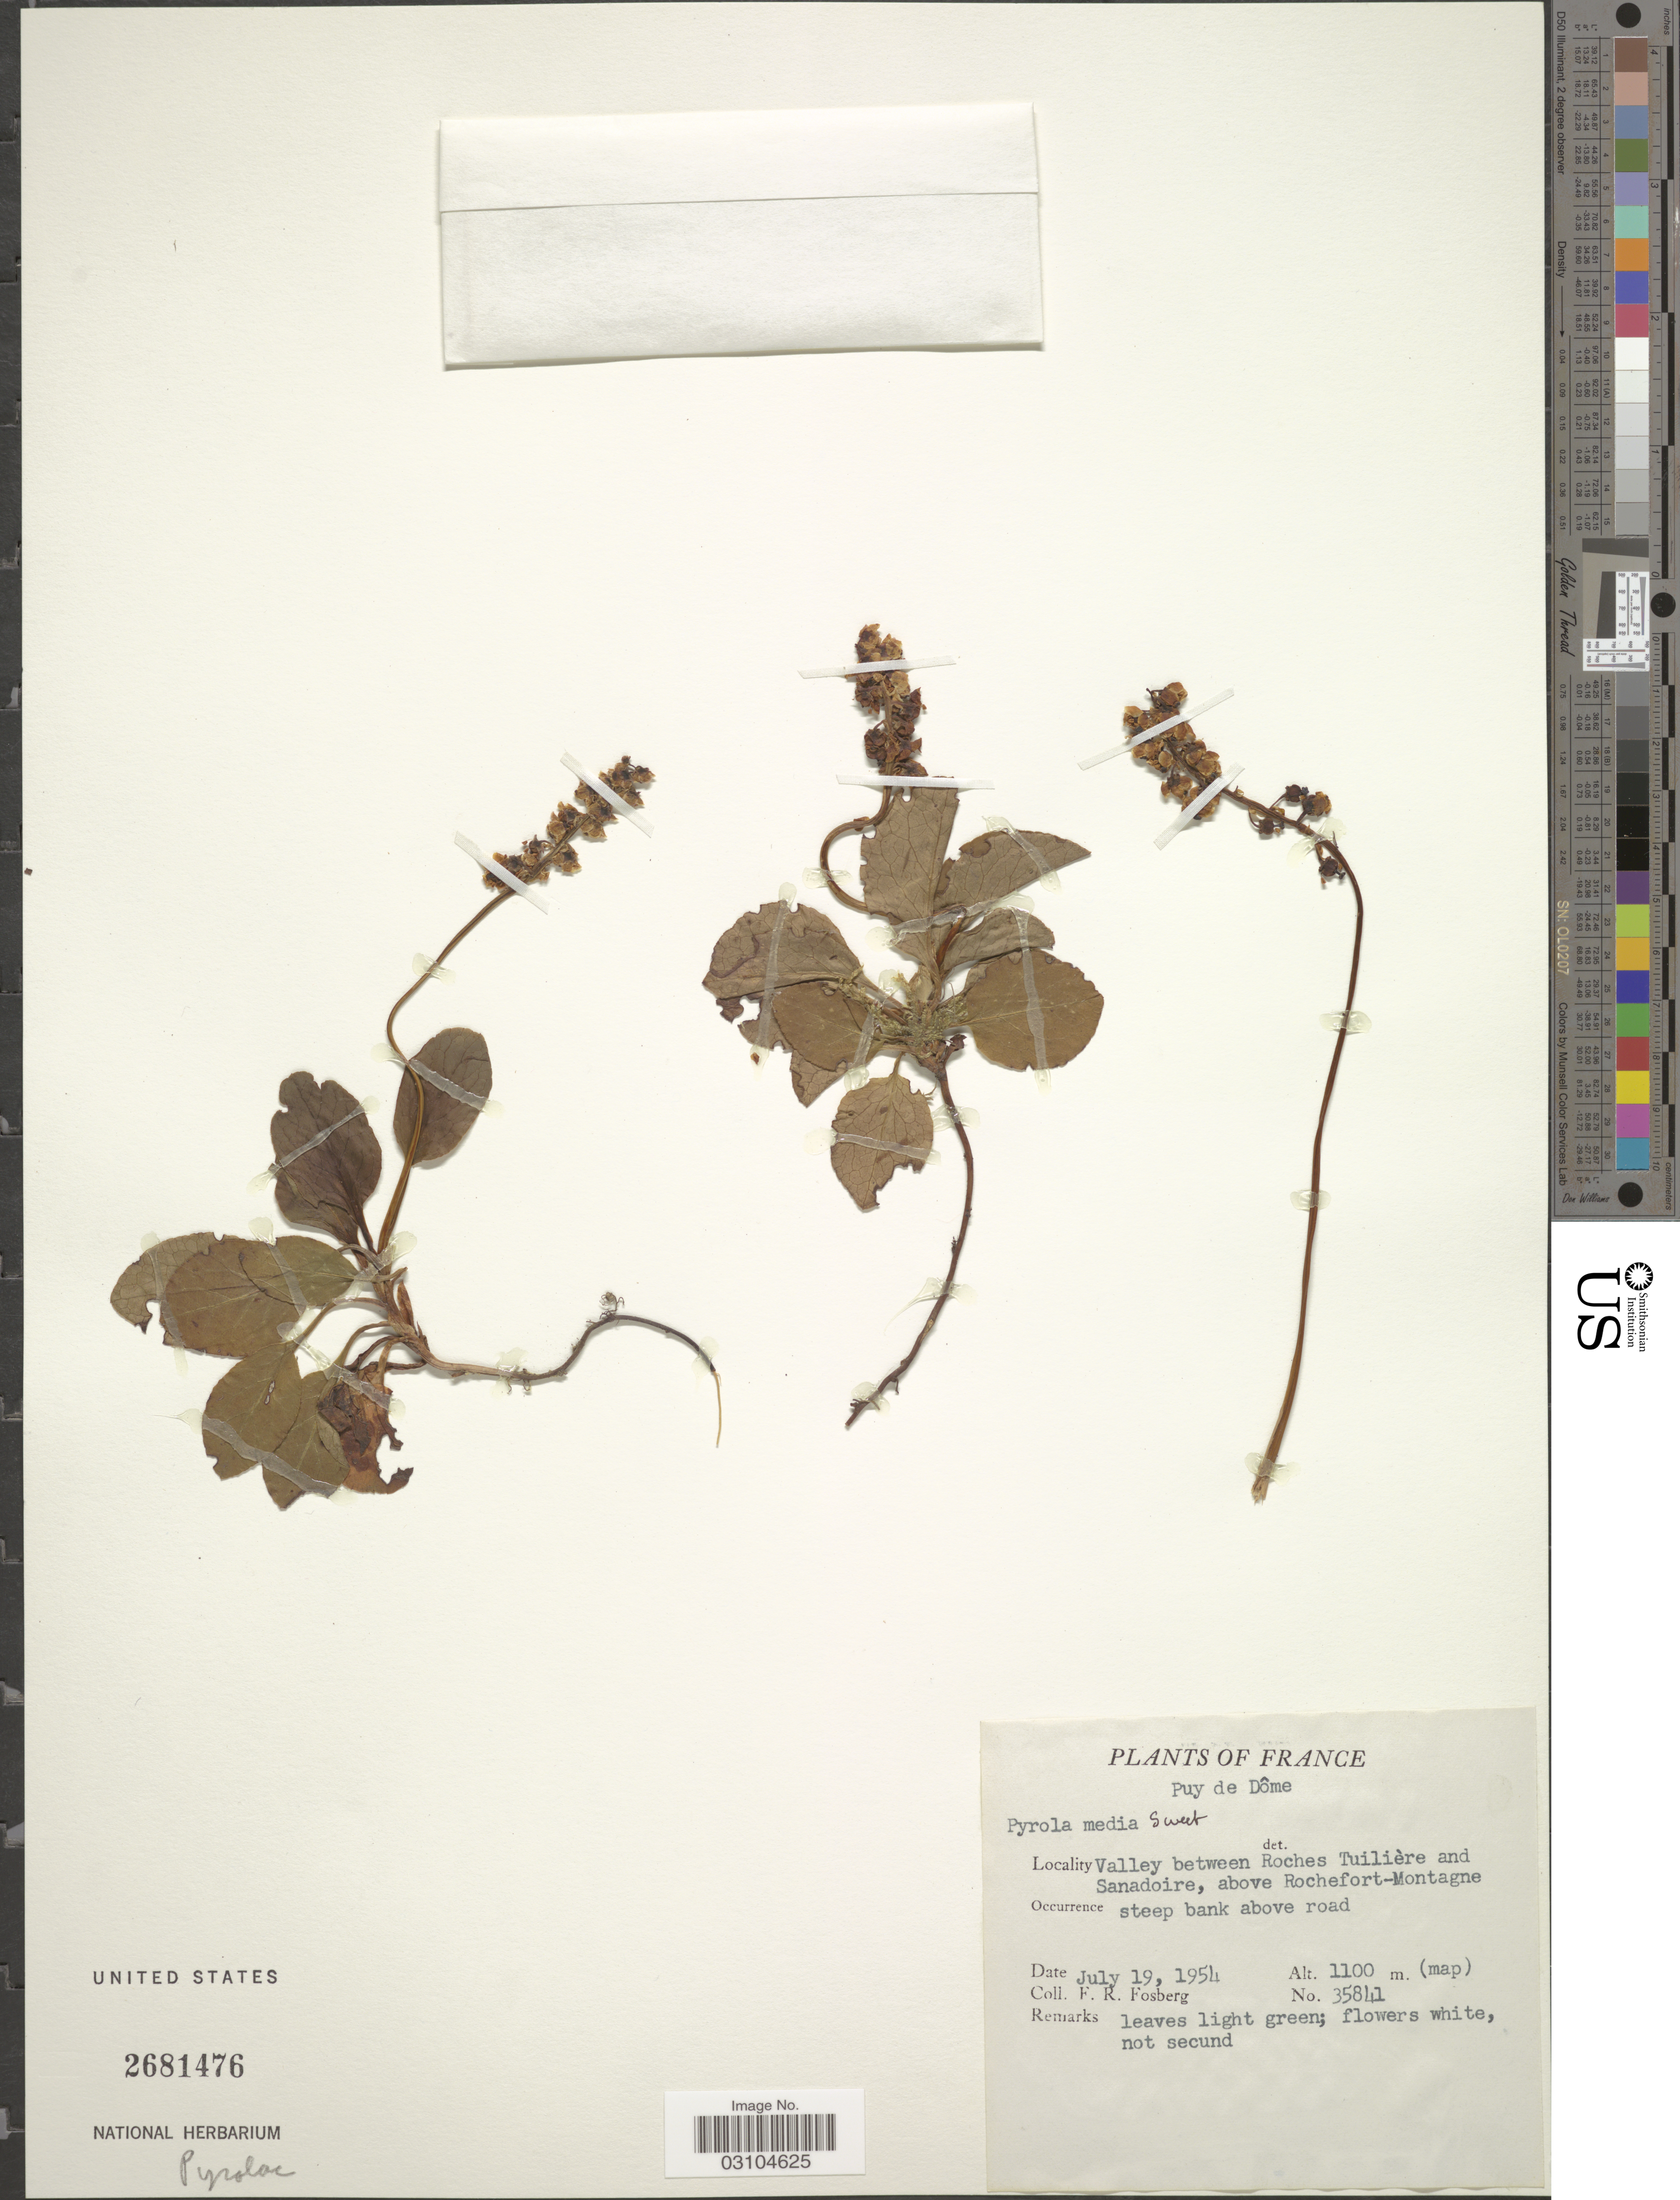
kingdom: Plantae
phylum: Tracheophyta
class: Magnoliopsida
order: Ericales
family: Ericaceae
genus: Pyrola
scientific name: Pyrola media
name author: Sw.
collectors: F. R. Fosberg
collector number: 35841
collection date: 1954-07-19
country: France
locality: Puy de Dôme. Valley between Roches Tuilière and Sanadoire, above Rochefort-Montagne.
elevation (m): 1100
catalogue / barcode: US 2681476